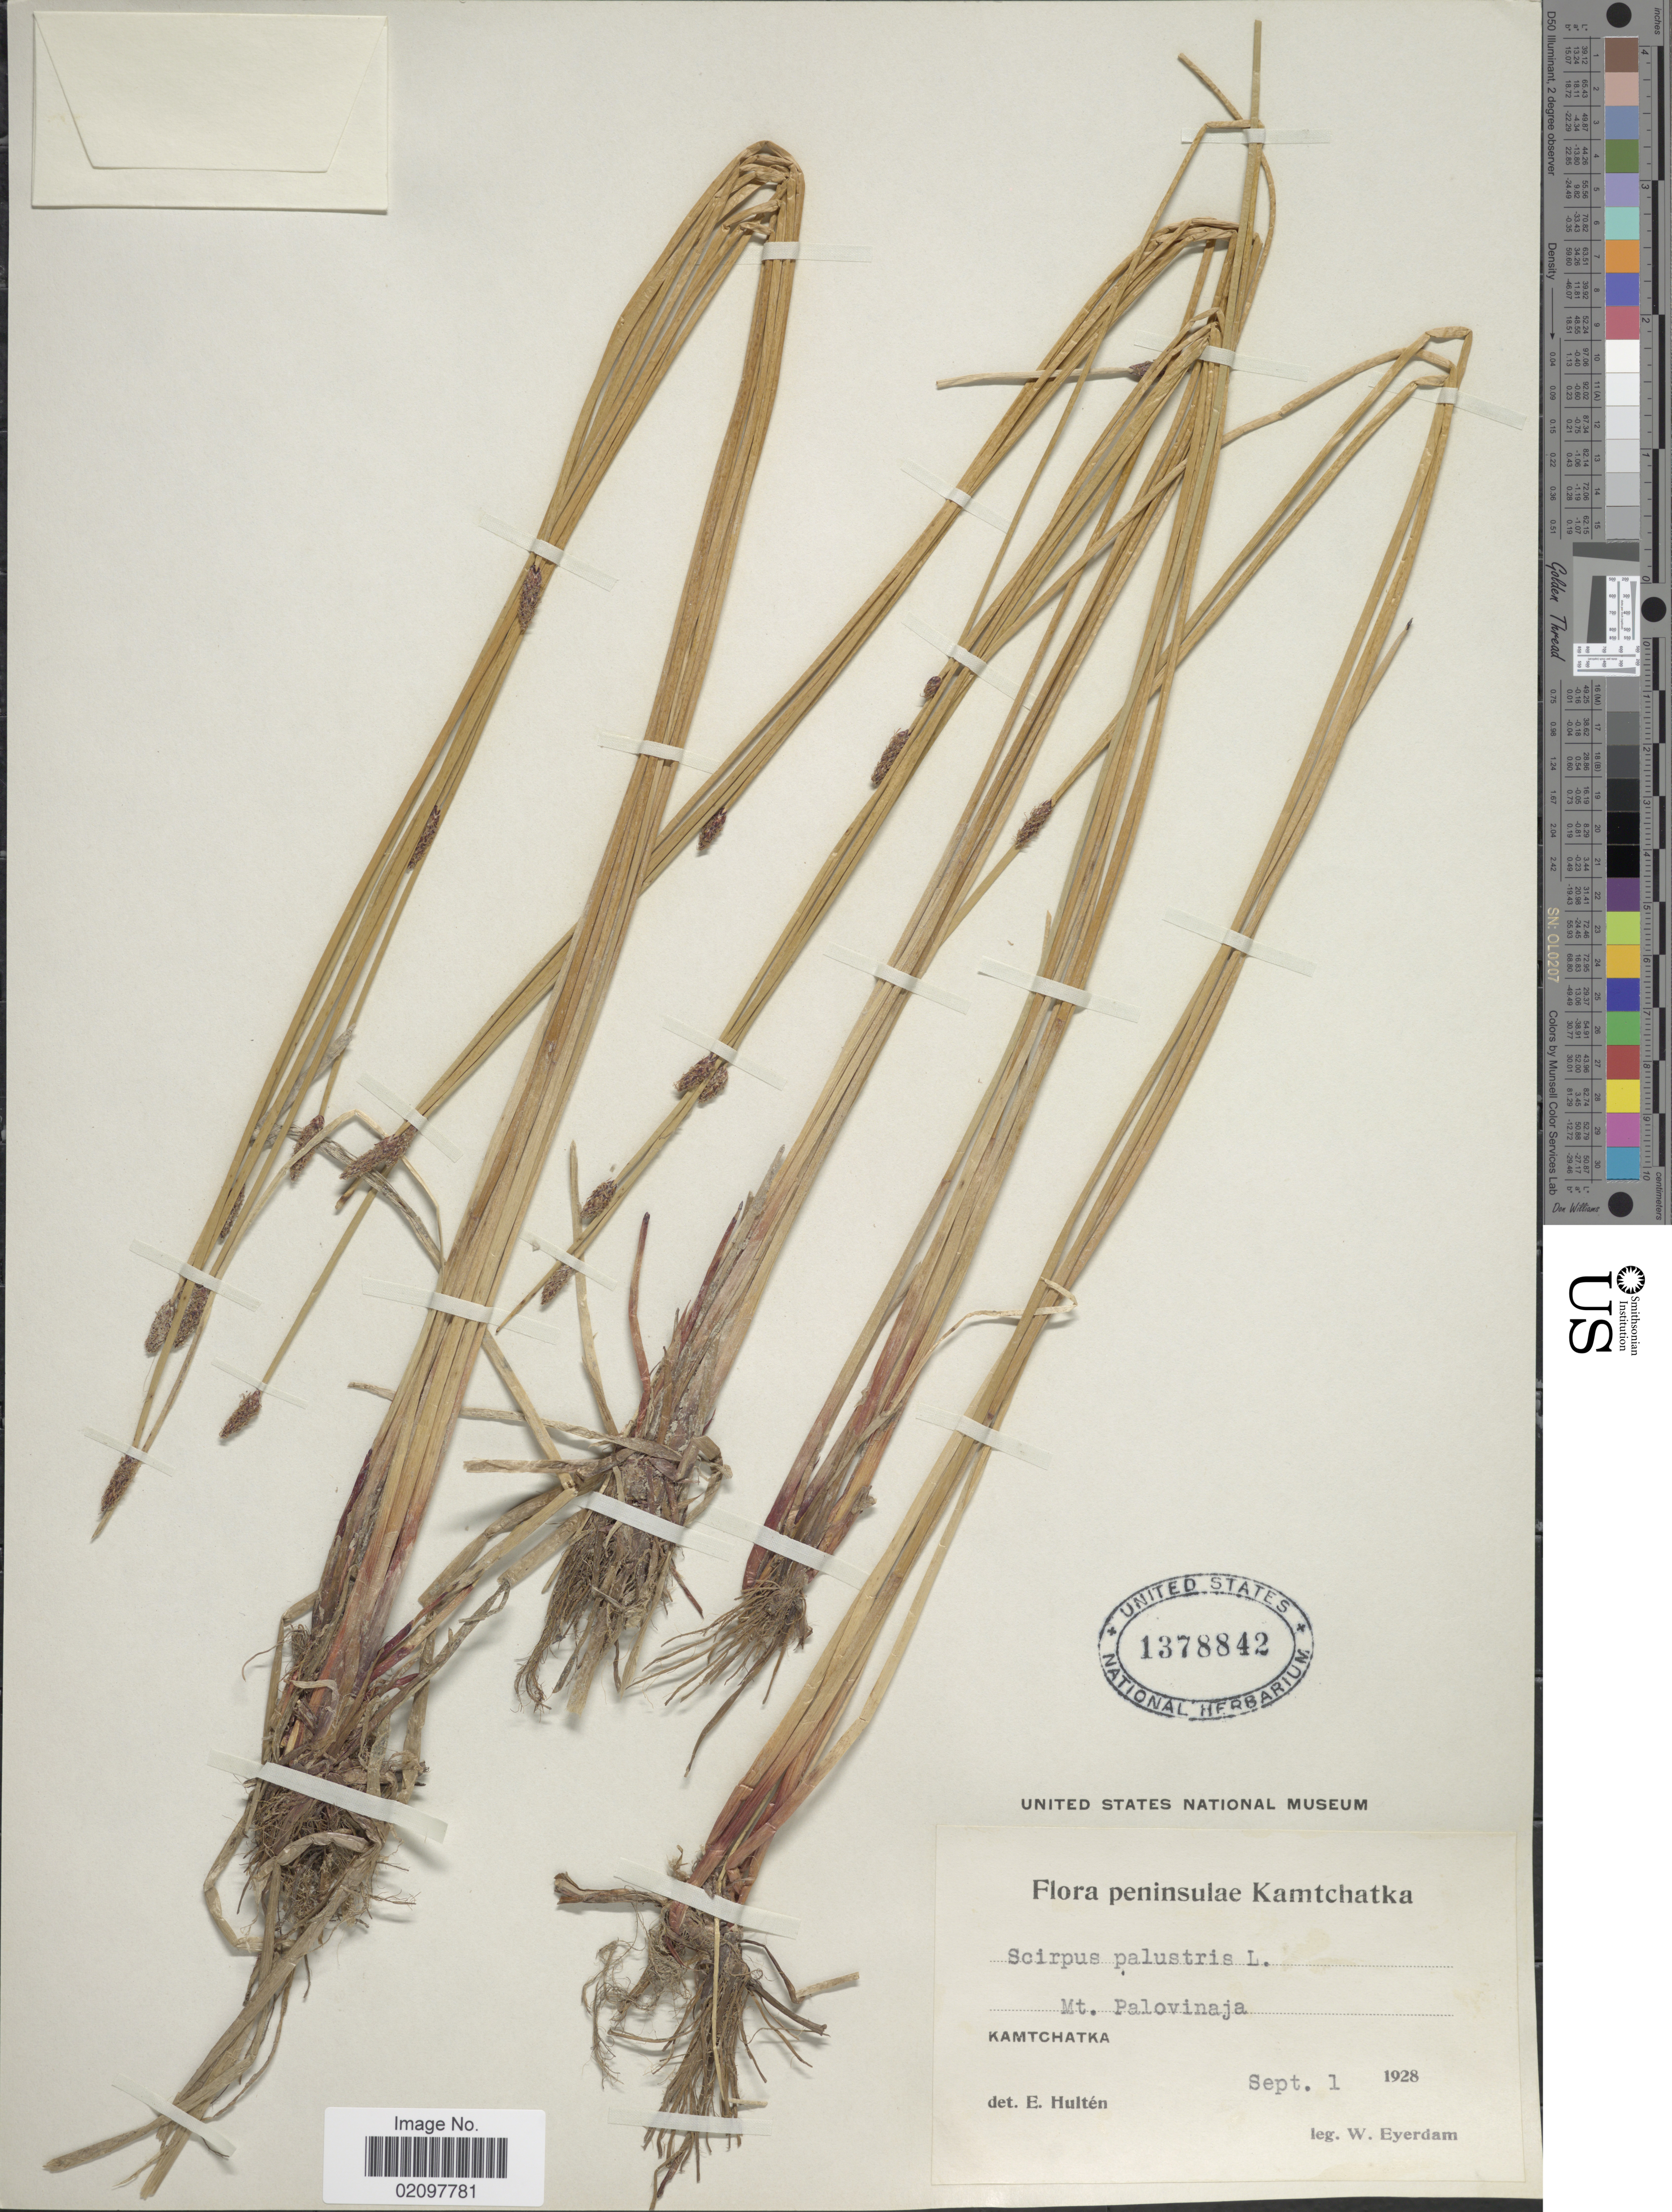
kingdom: Plantae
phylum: Tracheophyta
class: Liliopsida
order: Poales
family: Cyperaceae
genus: Eleocharis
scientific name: Eleocharis palustris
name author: (L.) Roem. & Schult.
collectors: W. J. Eyerdam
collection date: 1928-09-01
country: Russian Federation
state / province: Kamchatka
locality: Peninsula Kamtchatka. Mt. Palovinaja. Kamtchatka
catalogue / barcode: US 1378842